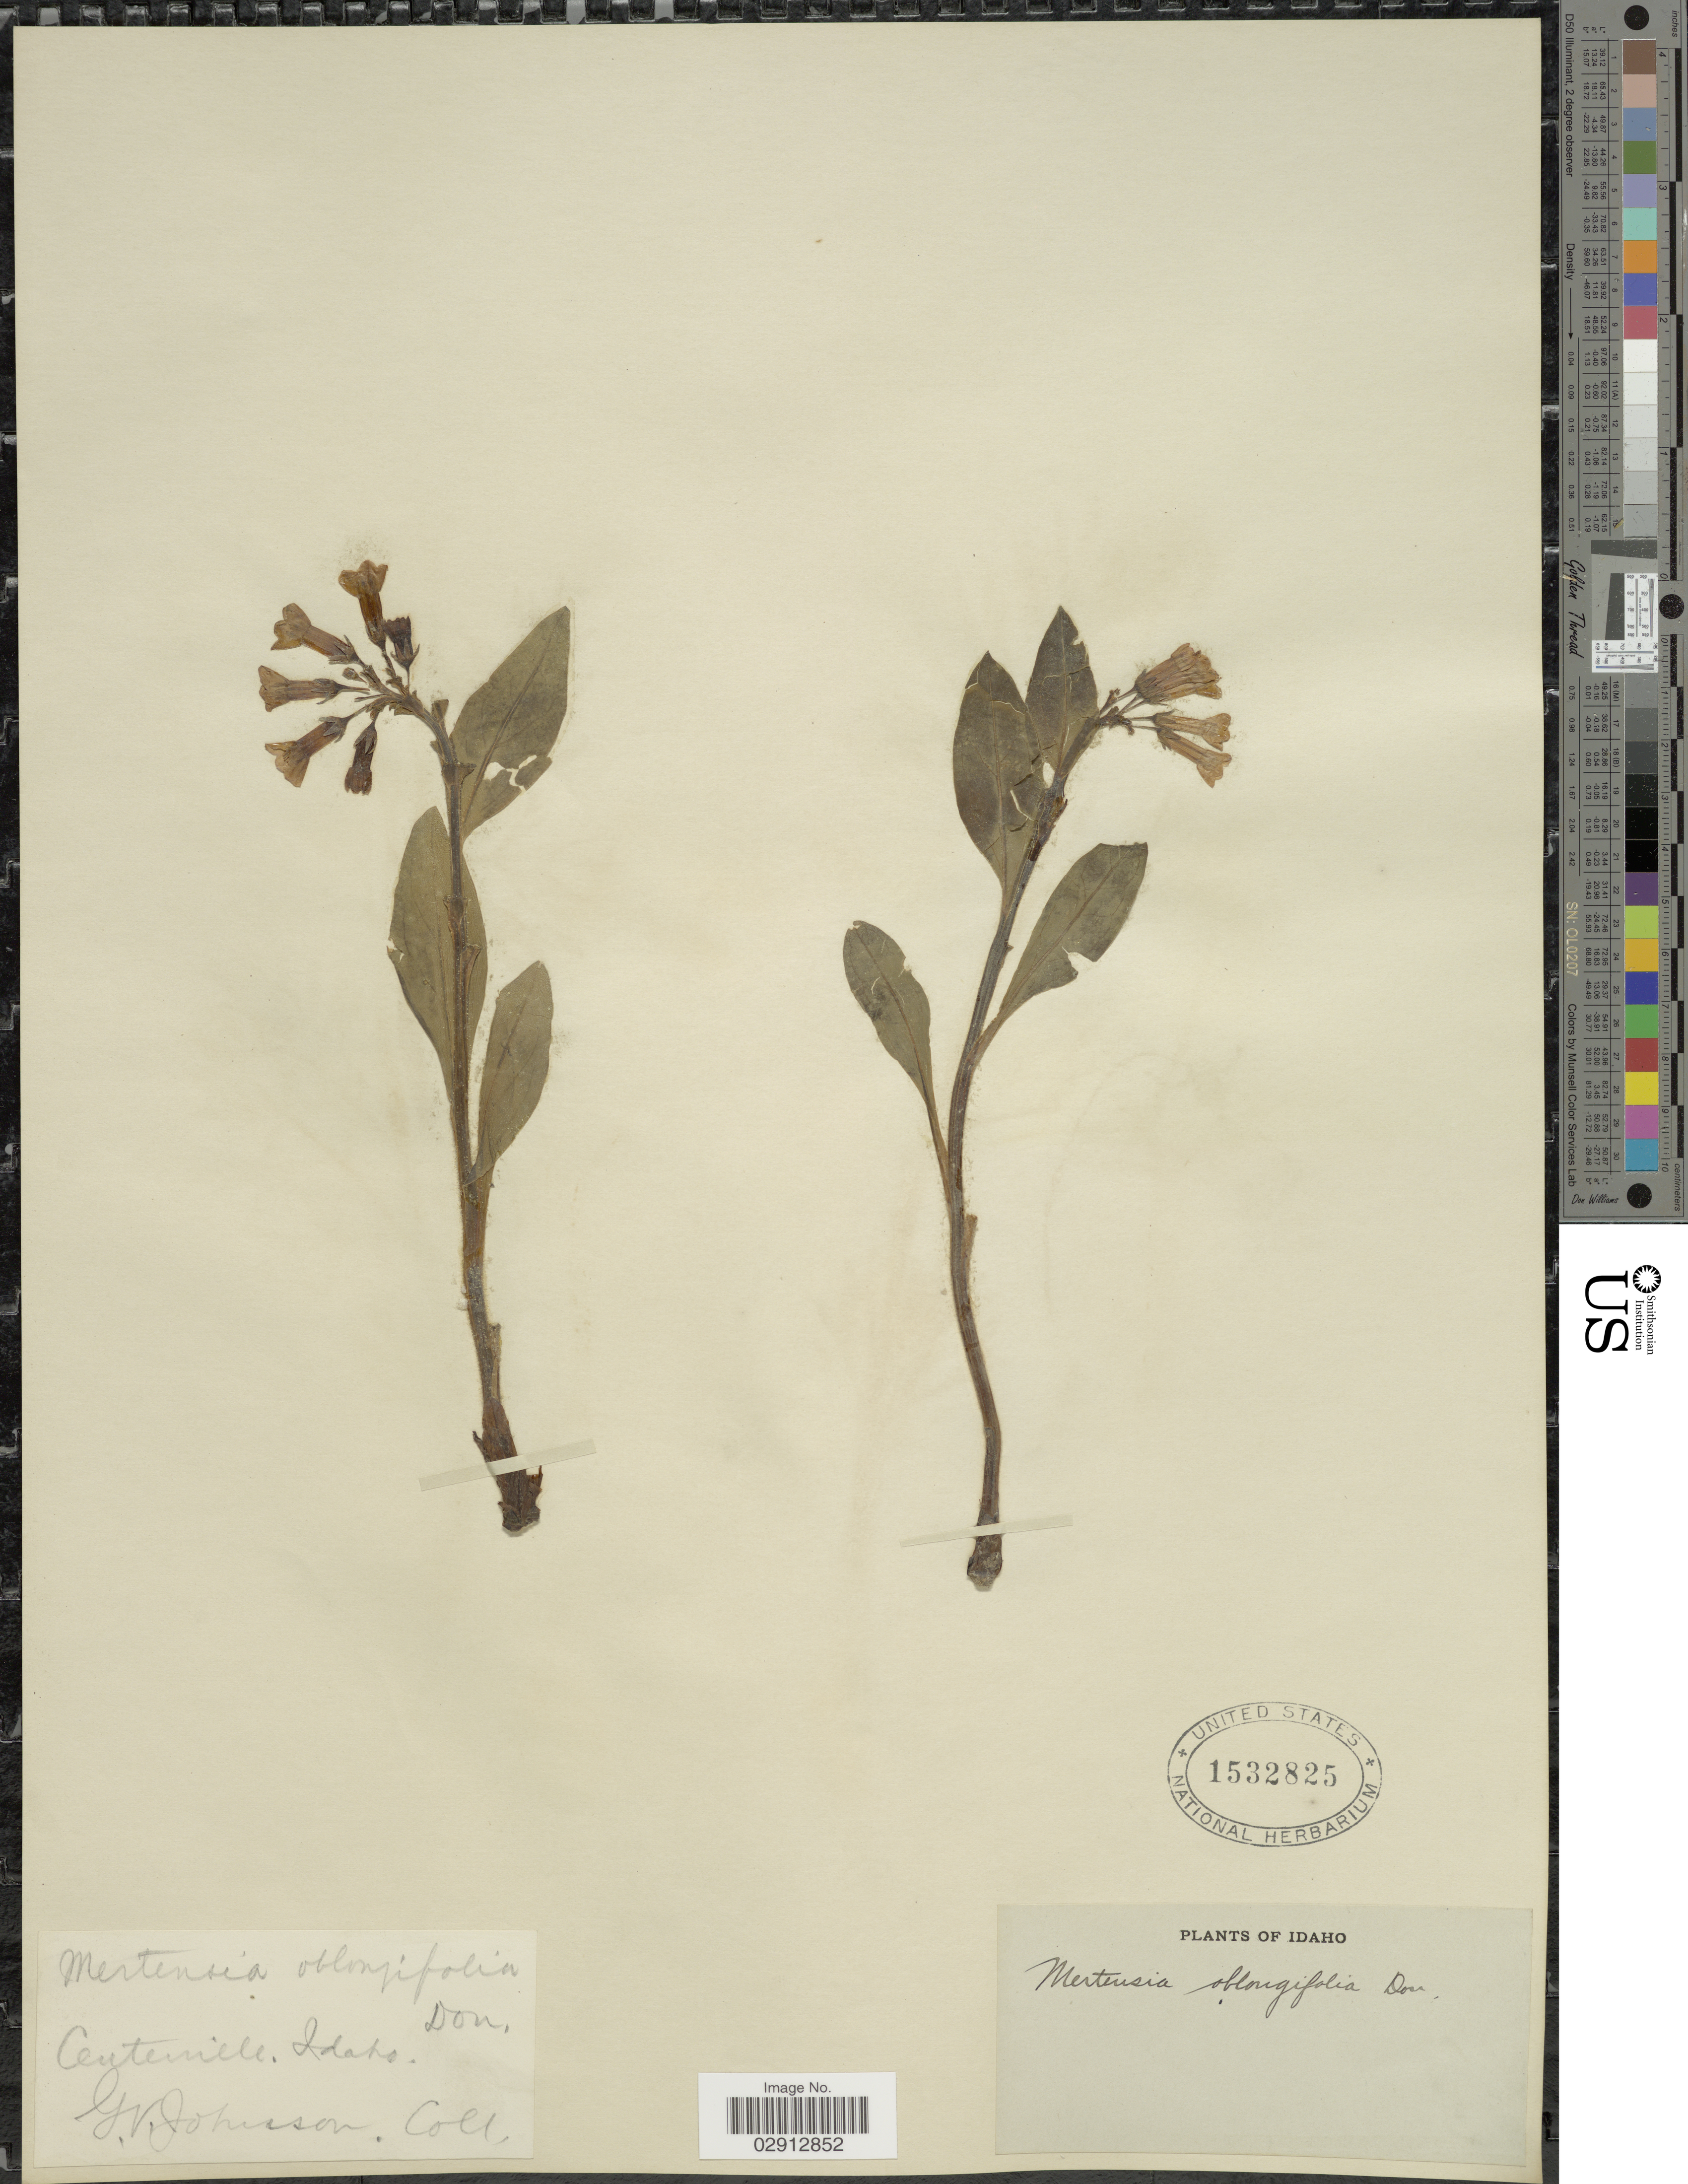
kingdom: Plantae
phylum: Tracheophyta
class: Magnoliopsida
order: Boraginales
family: Boraginaceae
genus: Mertensia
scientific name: Mertensia oblongifolia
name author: (Nutt.) G. Don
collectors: G. P. Johnson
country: United States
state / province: Idaho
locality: Centerville.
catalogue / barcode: US 1532825